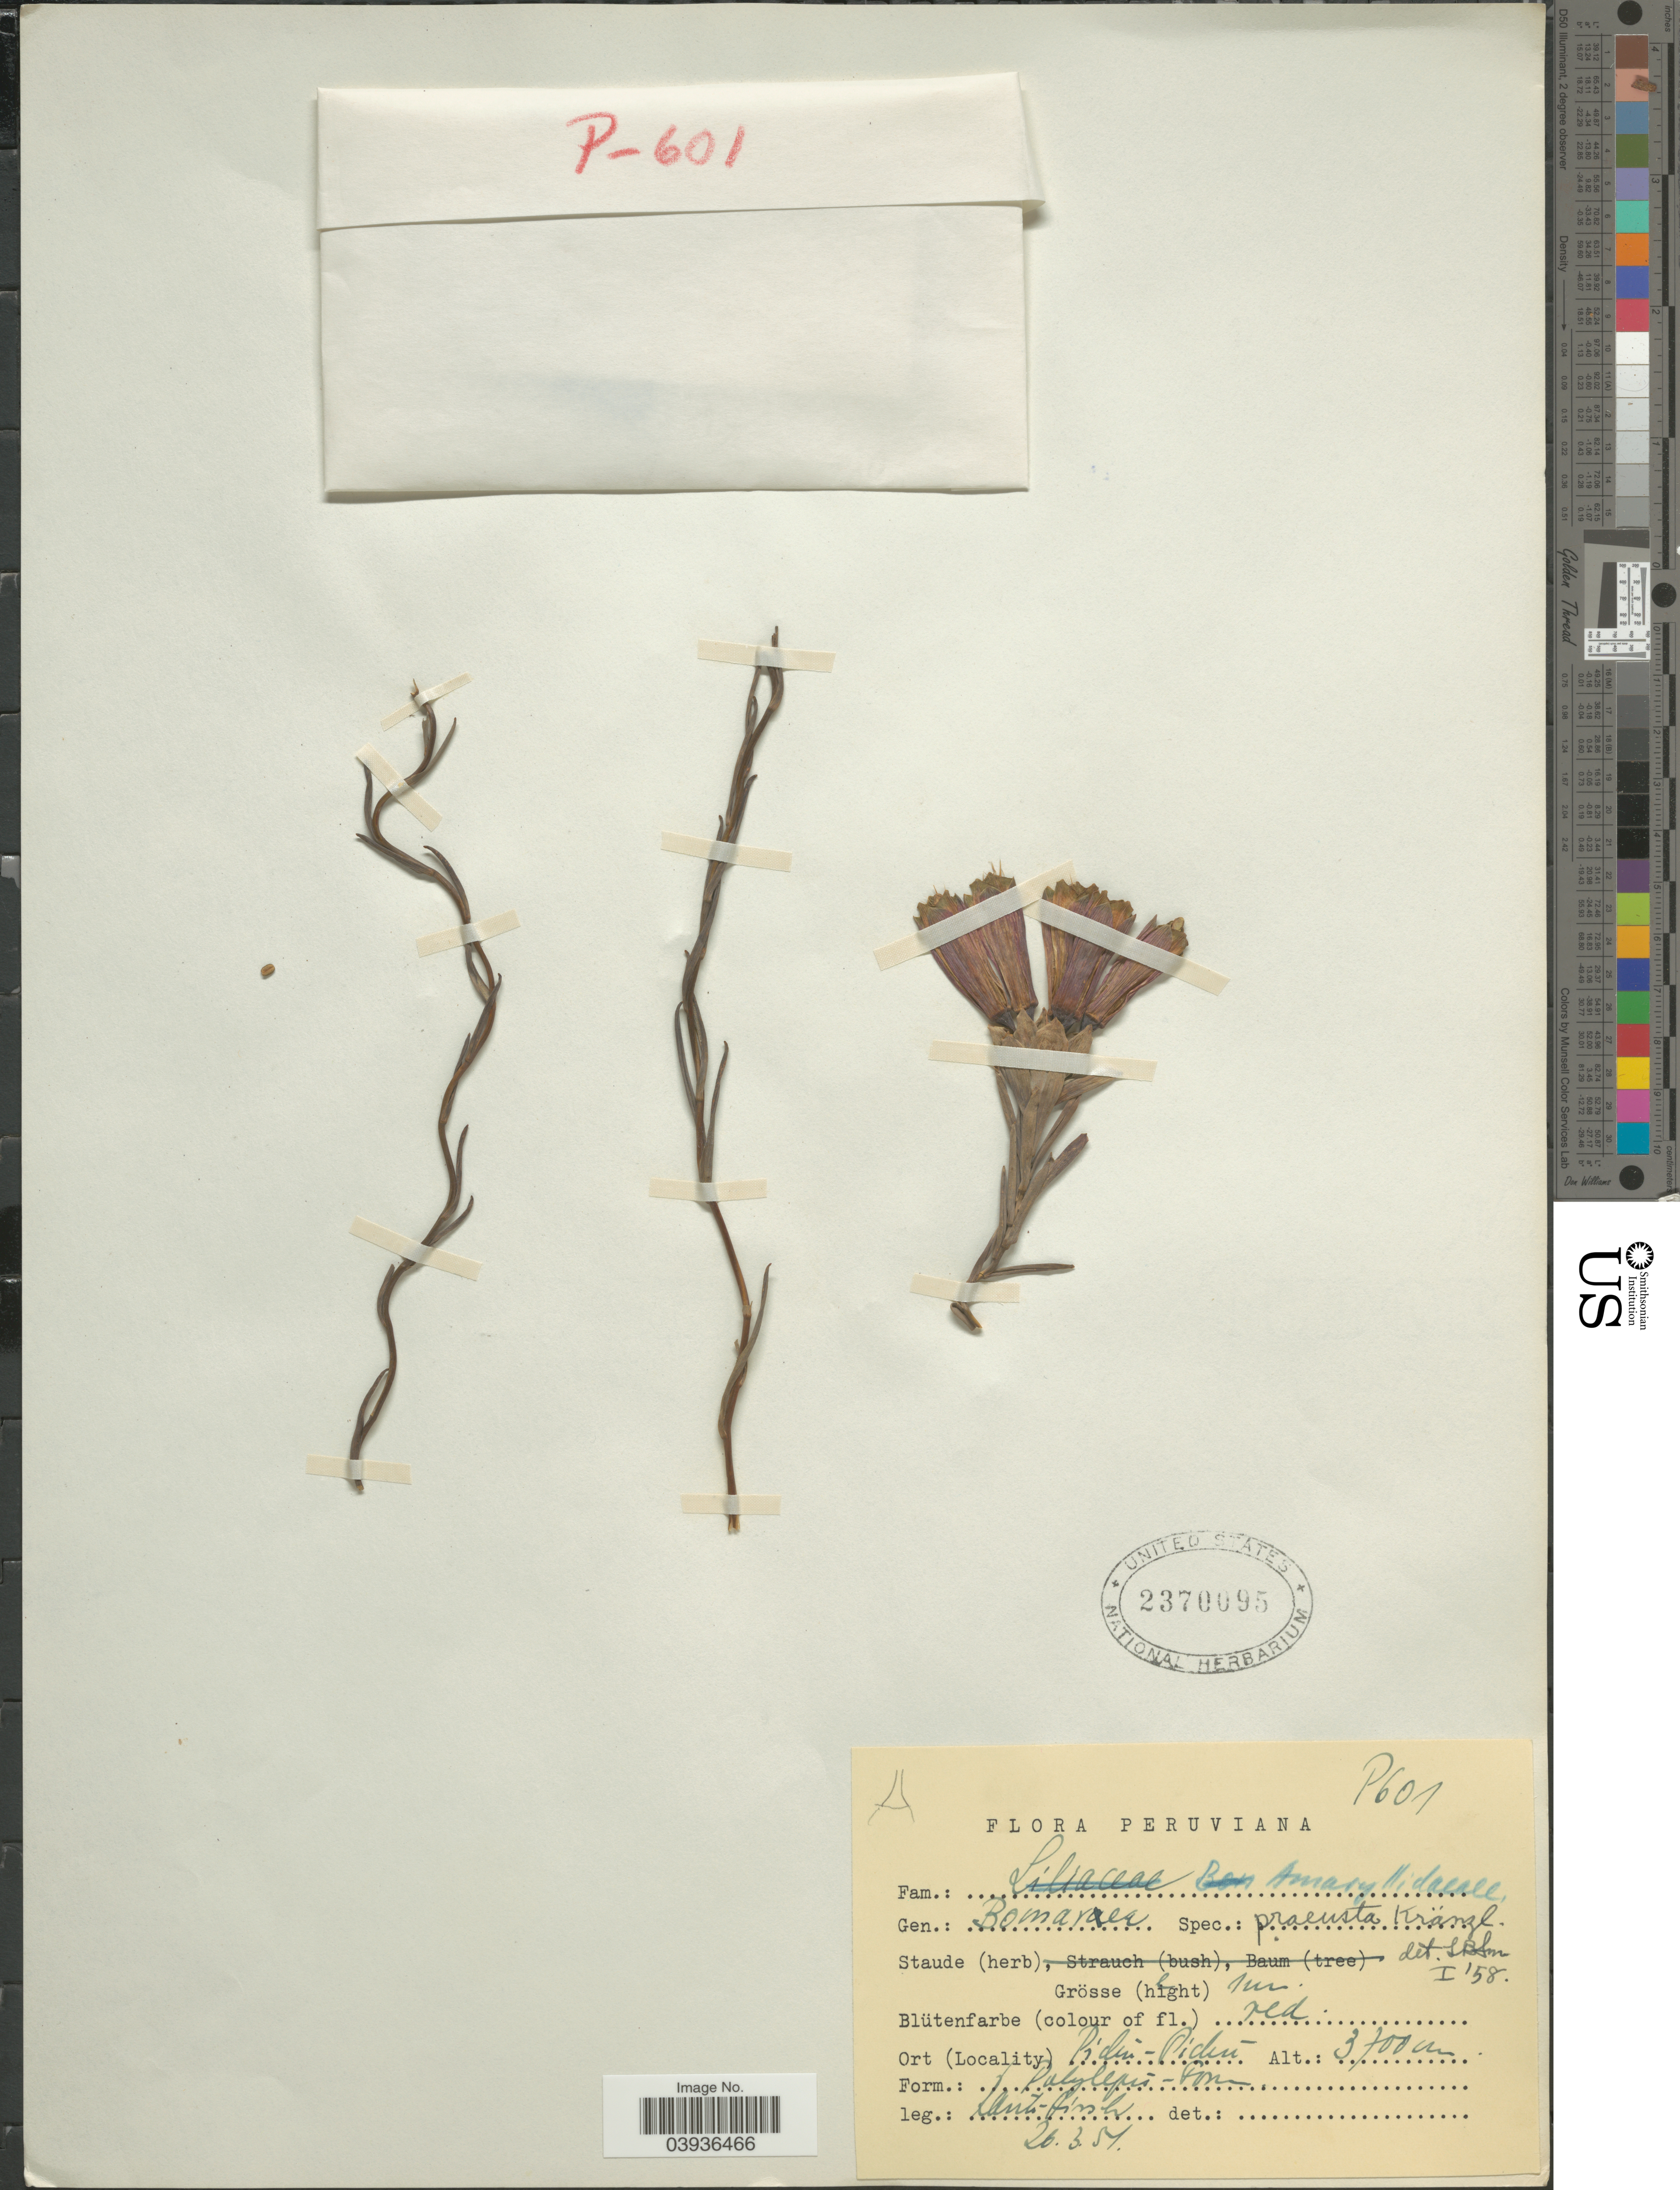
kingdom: Plantae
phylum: Tracheophyta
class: Liliopsida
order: Liliales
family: Alstroemeriaceae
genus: Bomarea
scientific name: Bomarea praeusta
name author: Kraenzl.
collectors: -. Rauh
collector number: P601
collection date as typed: Transcribed d/m/y: 26/3/51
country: Peru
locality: Pidiu- Pidiu.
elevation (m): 3700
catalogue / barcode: US 2370095